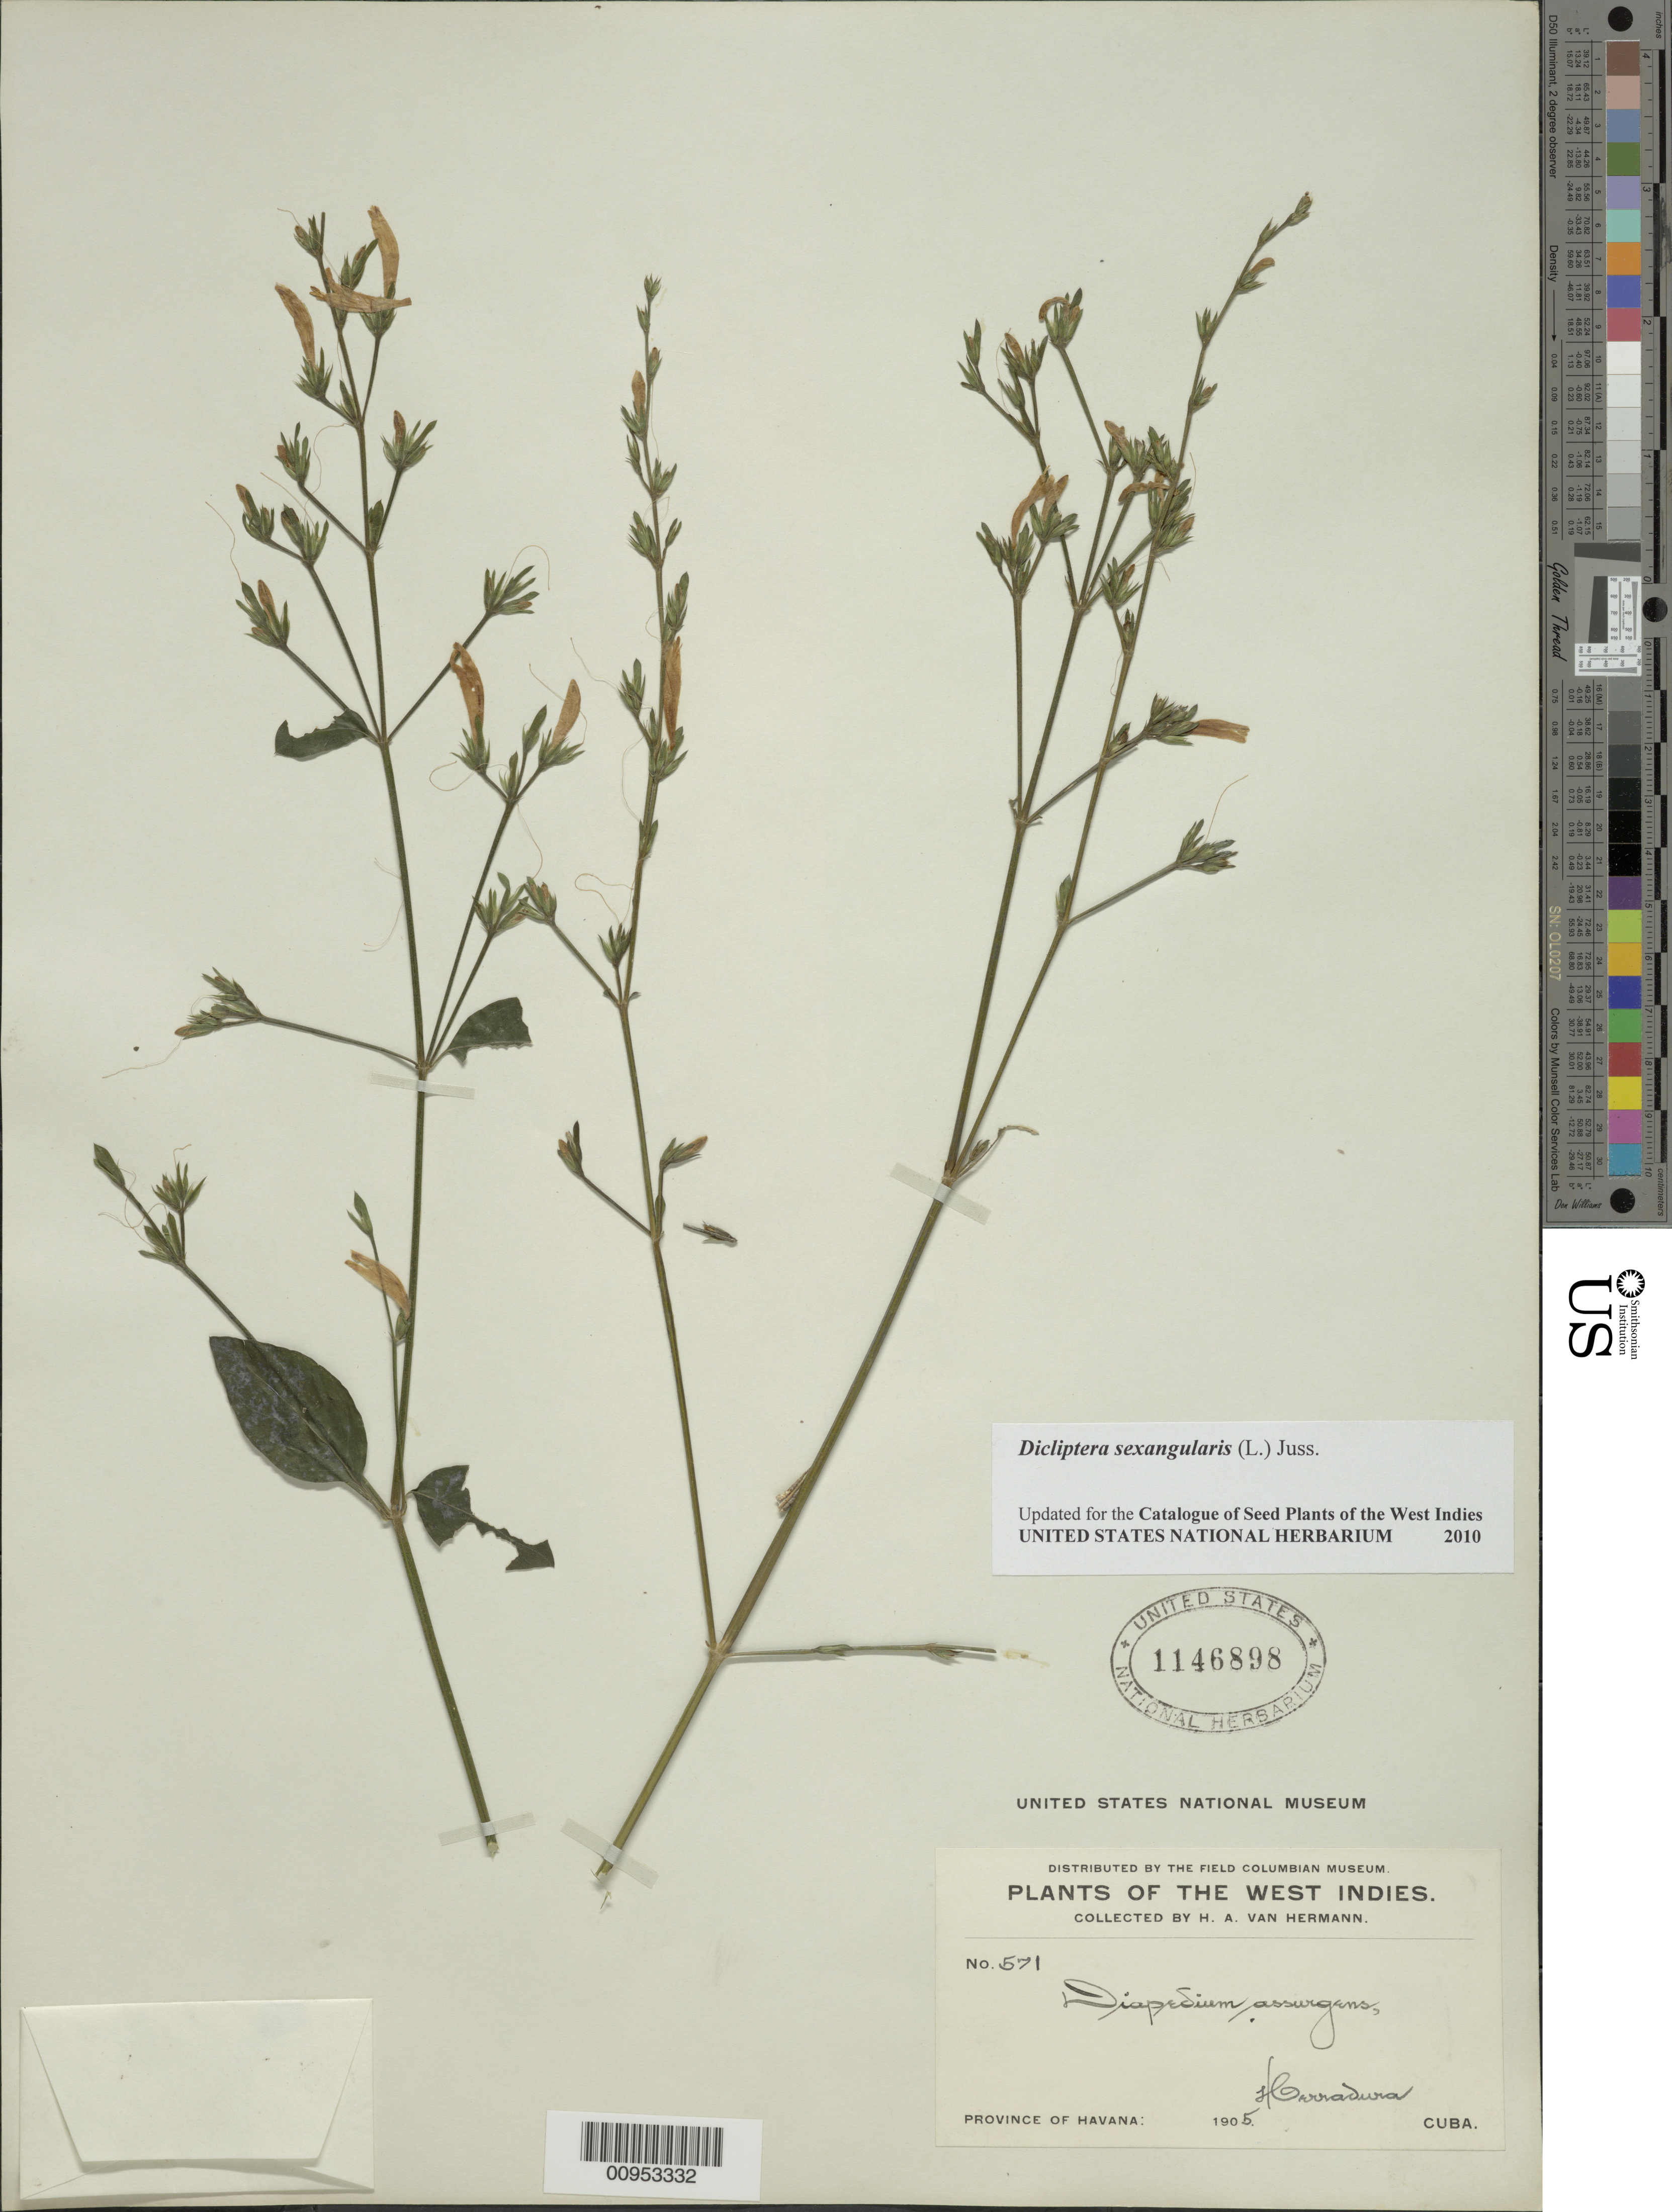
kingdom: Plantae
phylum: Tracheophyta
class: Magnoliopsida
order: Lamiales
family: Acanthaceae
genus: Dicliptera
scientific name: Dicliptera sexangularis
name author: (L.) Juss.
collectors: H. A. Van Hermann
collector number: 571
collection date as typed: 1905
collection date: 1905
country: Cuba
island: Cuba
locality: Havana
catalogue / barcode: US 1146898